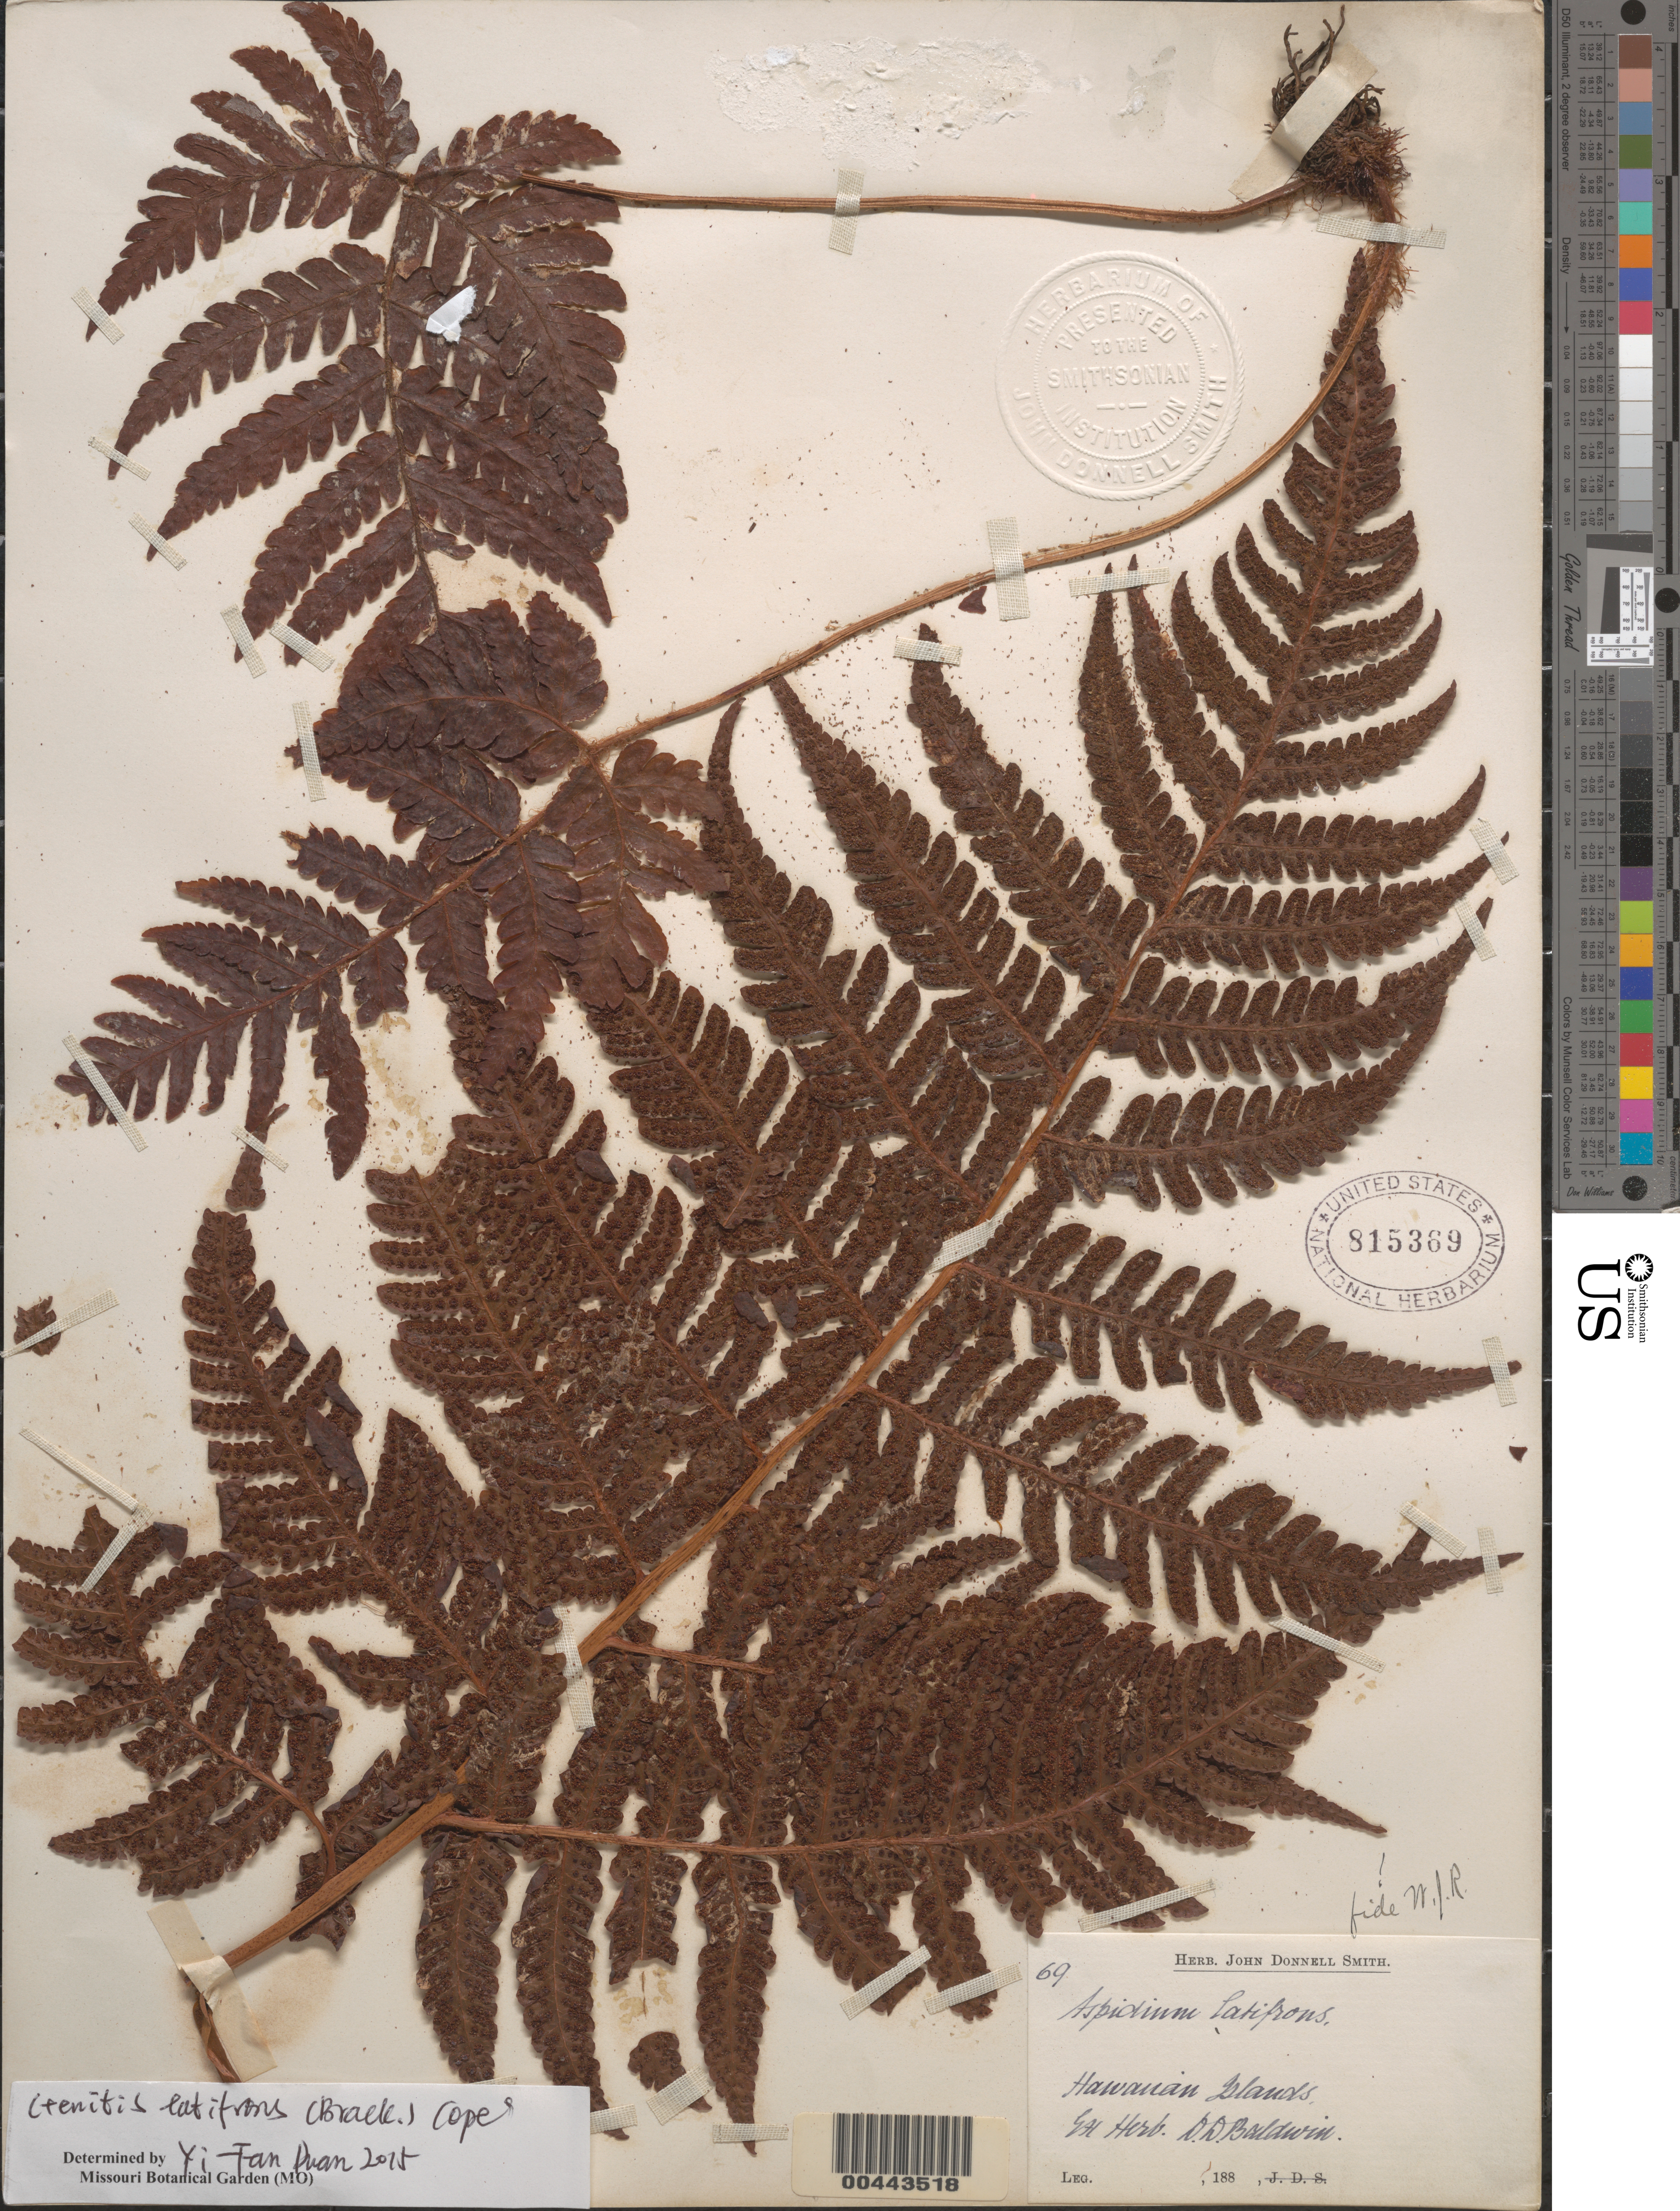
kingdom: Plantae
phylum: Tracheophyta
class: Polypodiopsida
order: Polypodiales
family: Dryopteridaceae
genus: Ctenitis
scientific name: Ctenitis latifrons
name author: (Brack.) Copel.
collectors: ex herb. D. D. Baldwin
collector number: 69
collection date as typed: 188-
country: United States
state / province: Hawaii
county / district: Hawaii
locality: Hawaiian Islands.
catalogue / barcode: US 815369